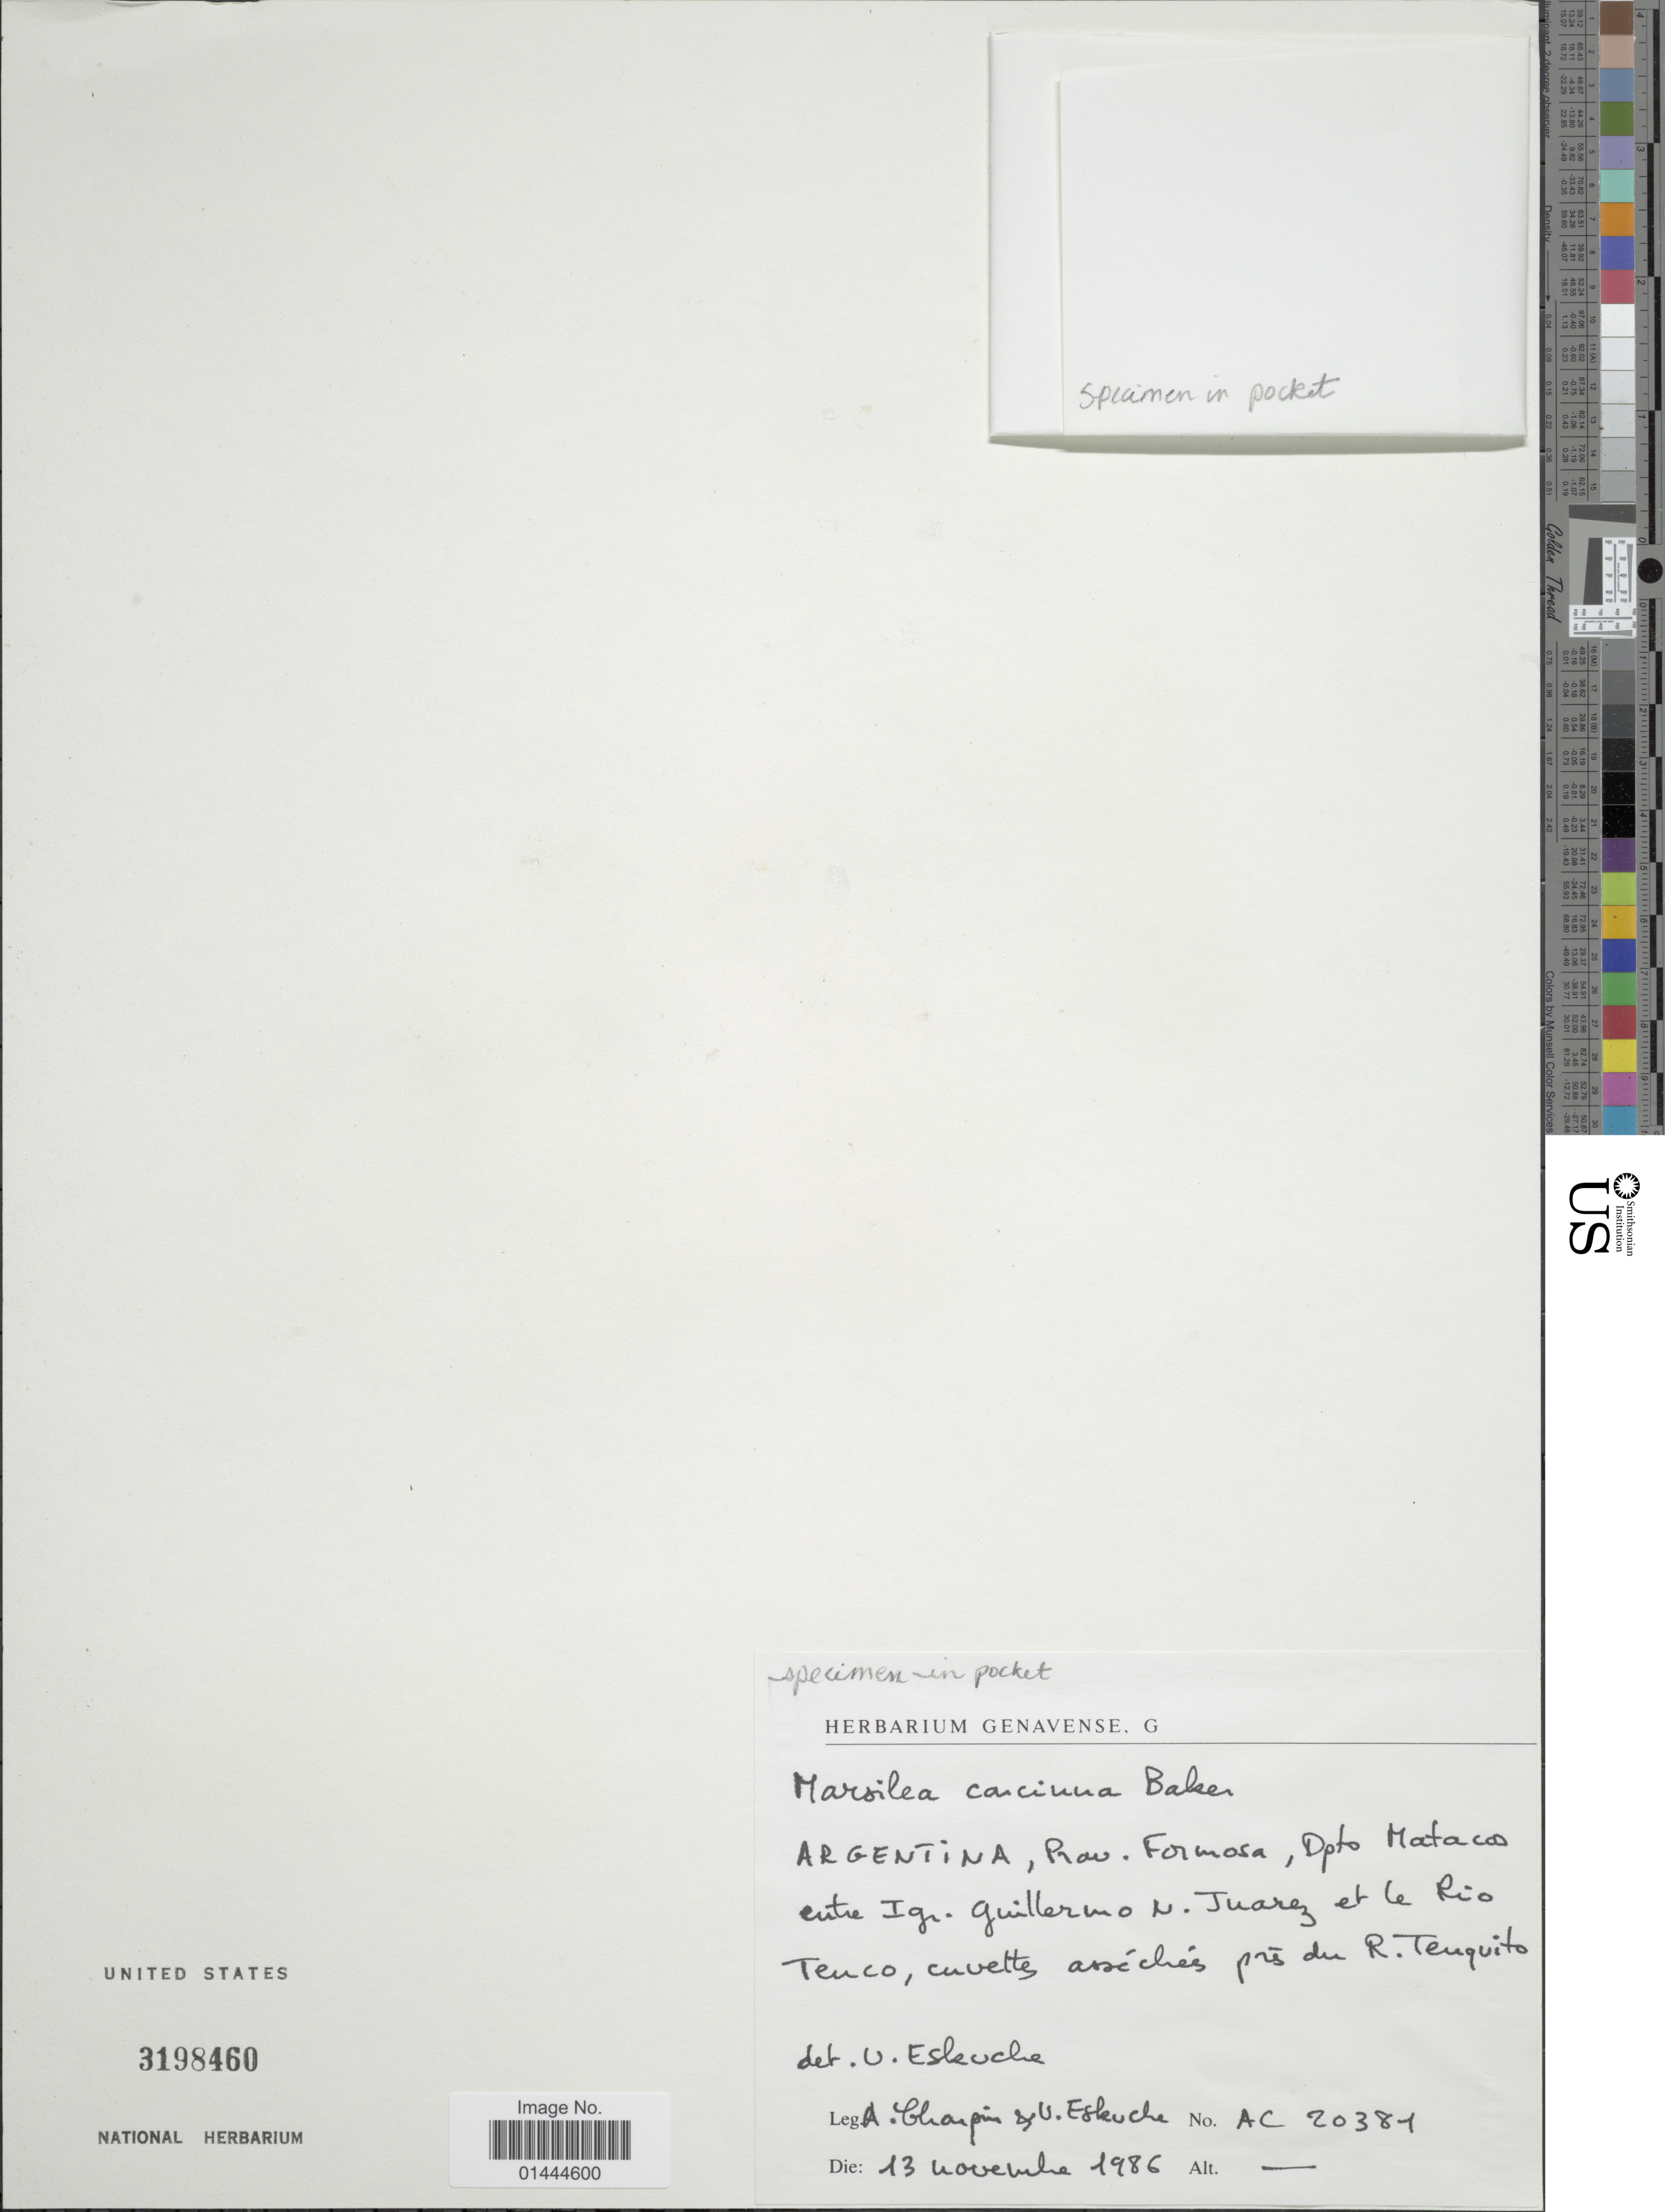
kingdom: Plantae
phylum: Tracheophyta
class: Polypodiopsida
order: Salviniales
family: Marsileaceae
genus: Marsilea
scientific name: Marsilea ancylopoda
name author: A. Braun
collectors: A. Charpin & U. Esleuche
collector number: AC20384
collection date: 1986-11-13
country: Argentina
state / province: Formosa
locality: Dpto Mataca entre Igr. Guillermo N. Juarez et le Rio Teuco, pres du R. Teuquito.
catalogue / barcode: US 3198460